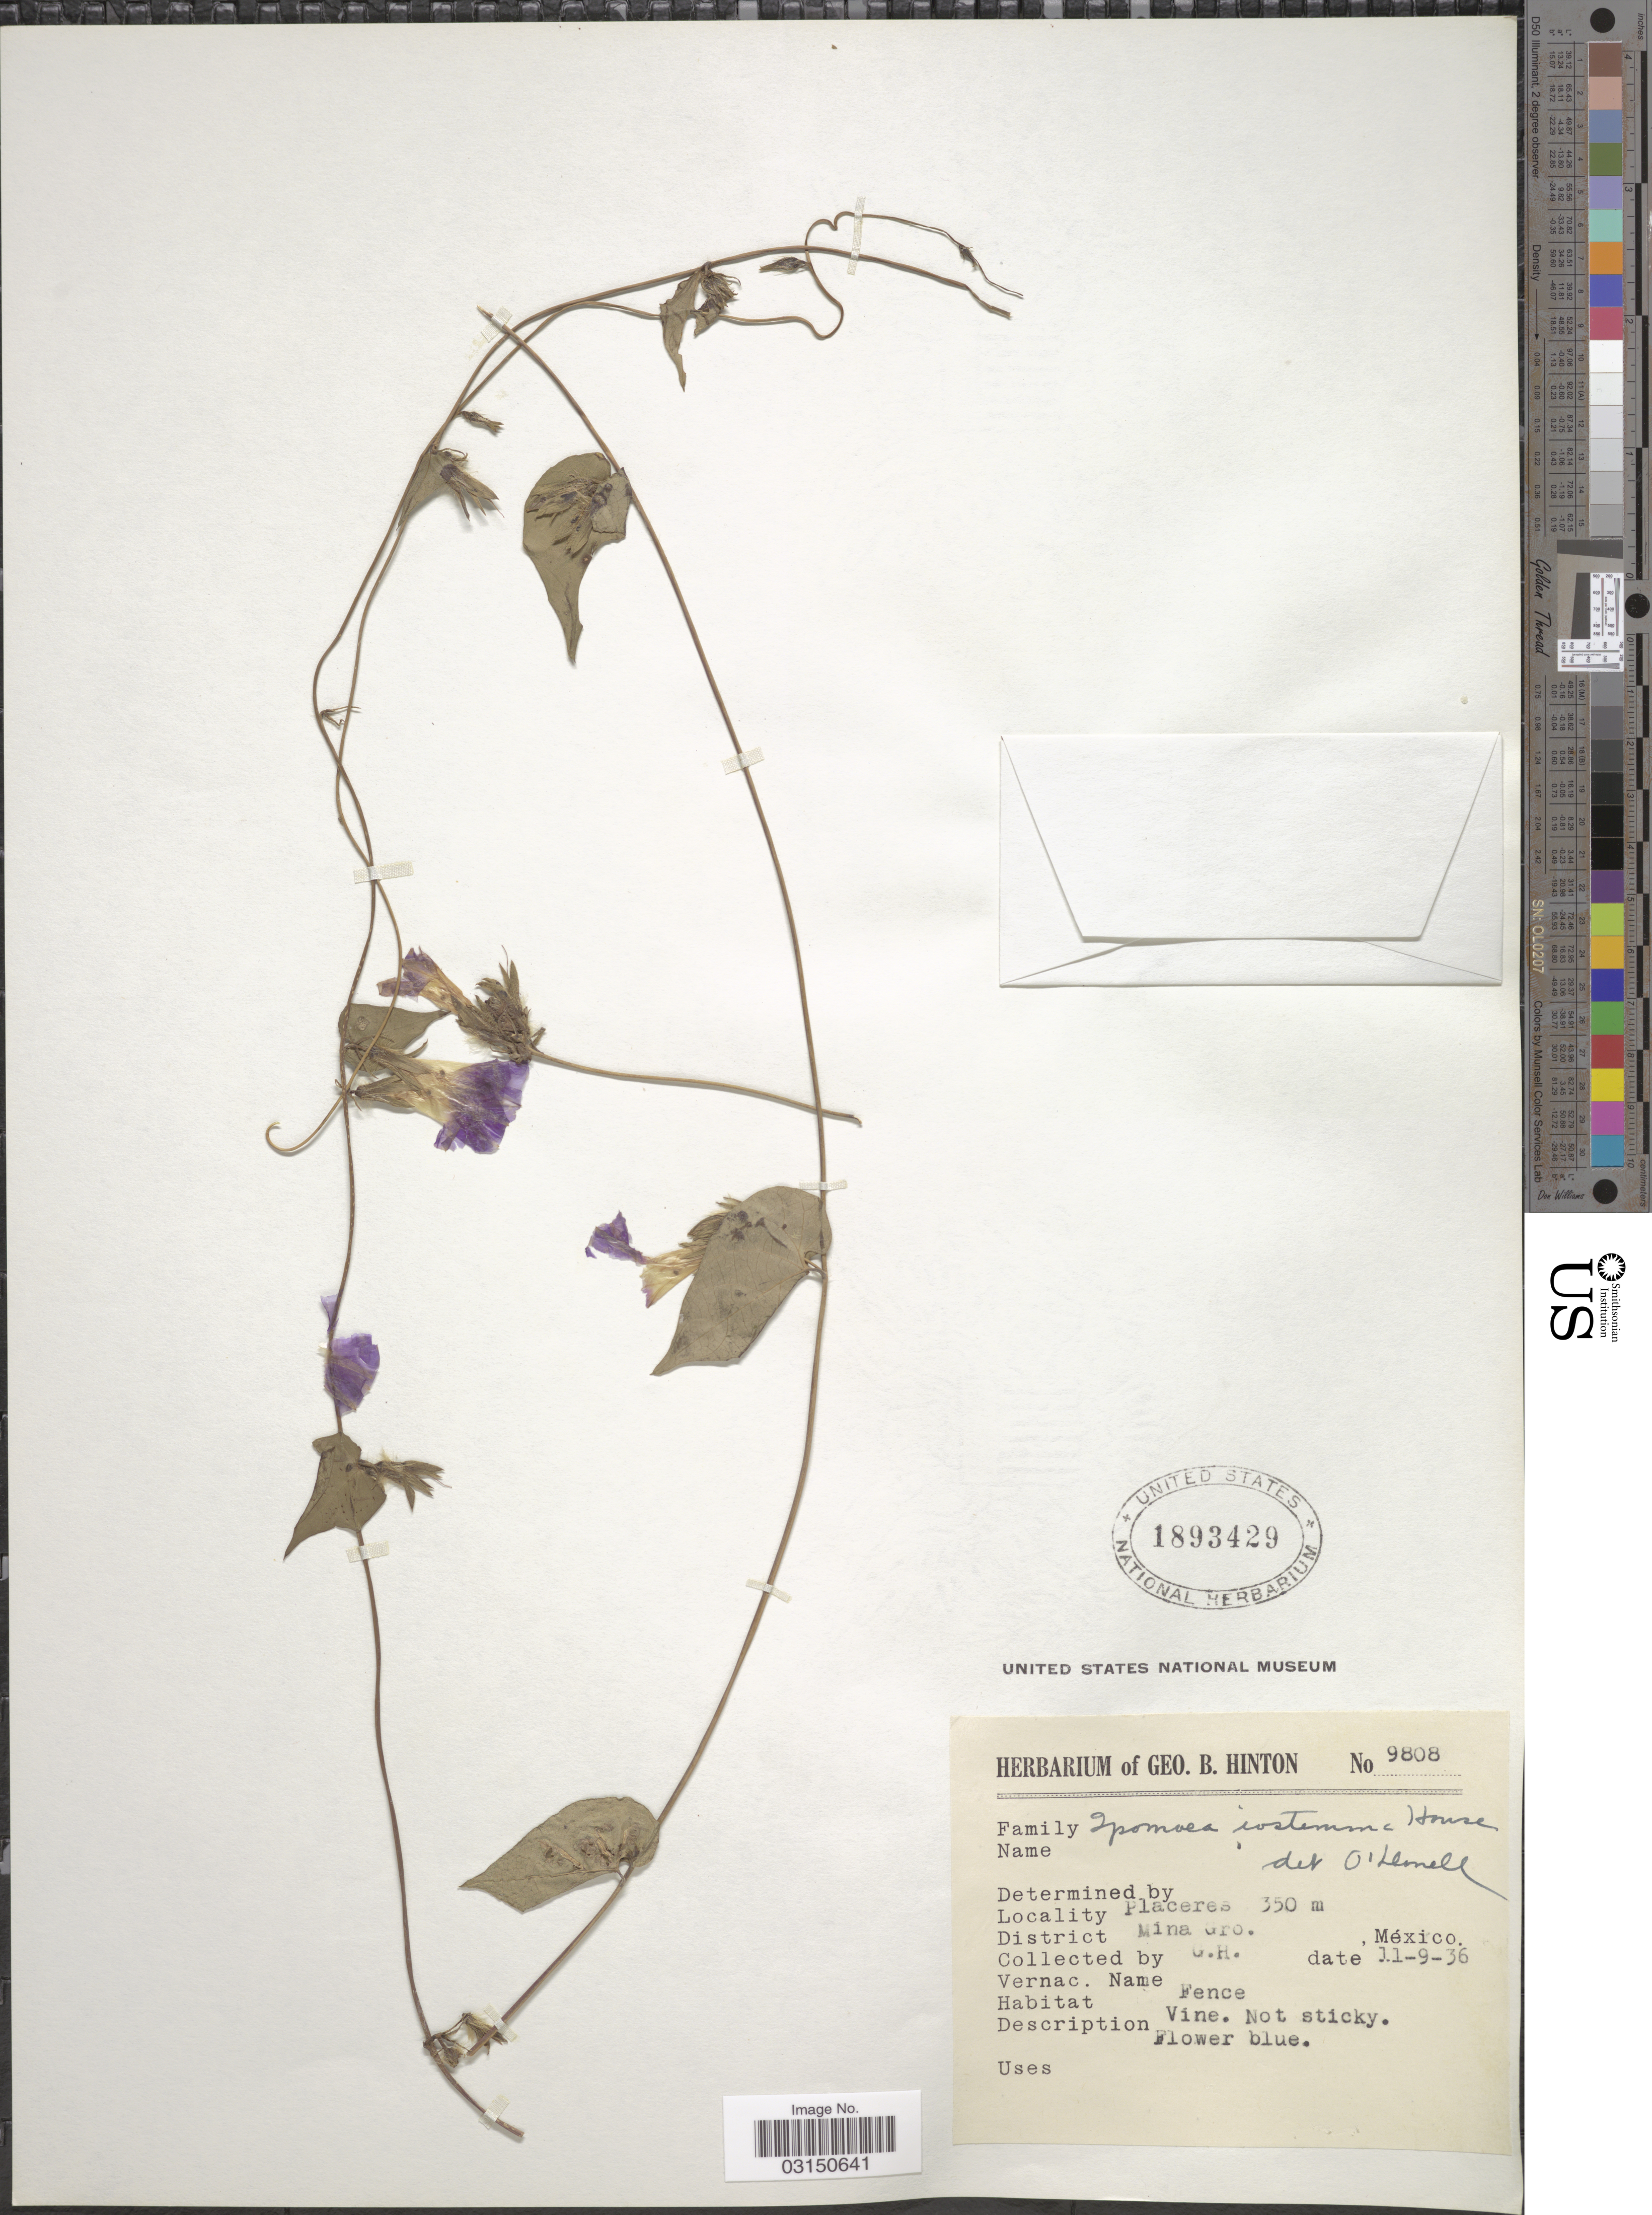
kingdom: Plantae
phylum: Tracheophyta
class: Magnoliopsida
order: Solanales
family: Convolvulaceae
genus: Ipomoea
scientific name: Ipomoea meyeri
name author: (Spreng.) G. Don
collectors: G. B. Hinton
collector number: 9808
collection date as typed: Transcribed d/m/y: 11/9/36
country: Mexico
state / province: Guerrero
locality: Placeres. District Mina.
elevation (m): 350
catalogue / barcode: US 1893429